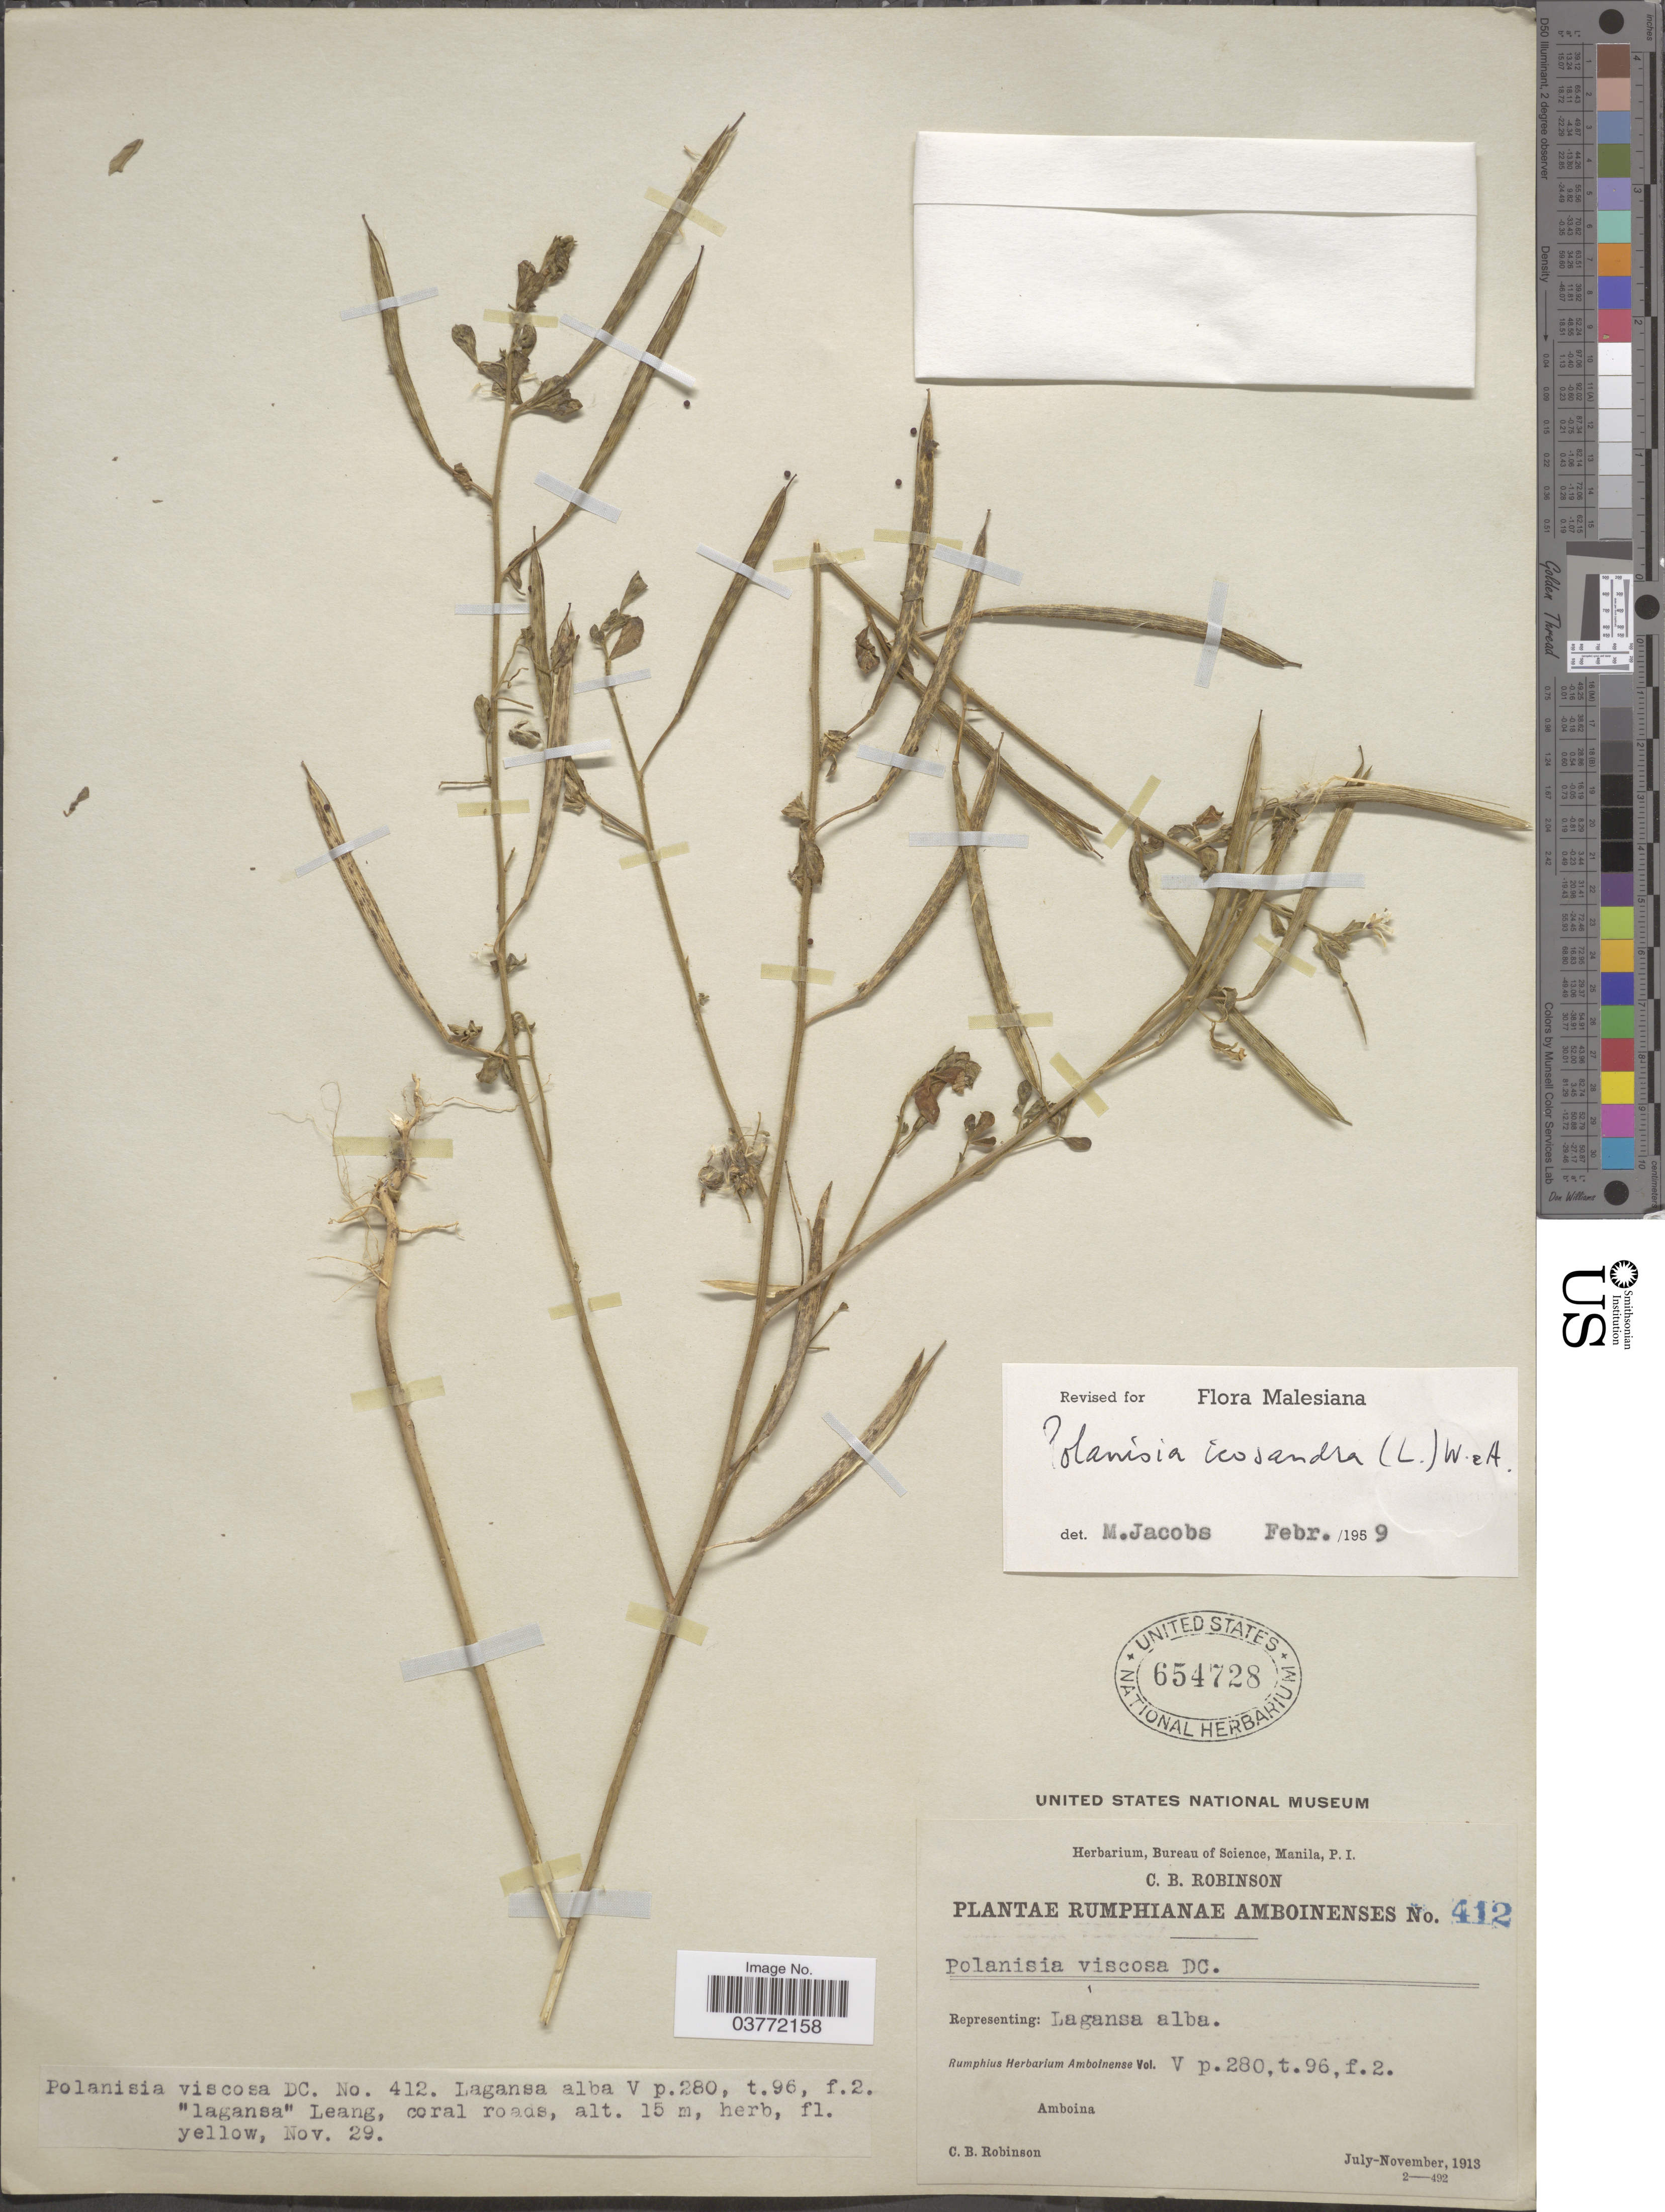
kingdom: Plantae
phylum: Tracheophyta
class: Magnoliopsida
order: Brassicales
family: Cleomaceae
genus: Arivela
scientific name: Arivela viscosa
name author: (L.) Raf.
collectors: C. Robinson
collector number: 412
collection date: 1913-11-29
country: Indonesia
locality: Amboina.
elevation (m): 15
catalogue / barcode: US 654728